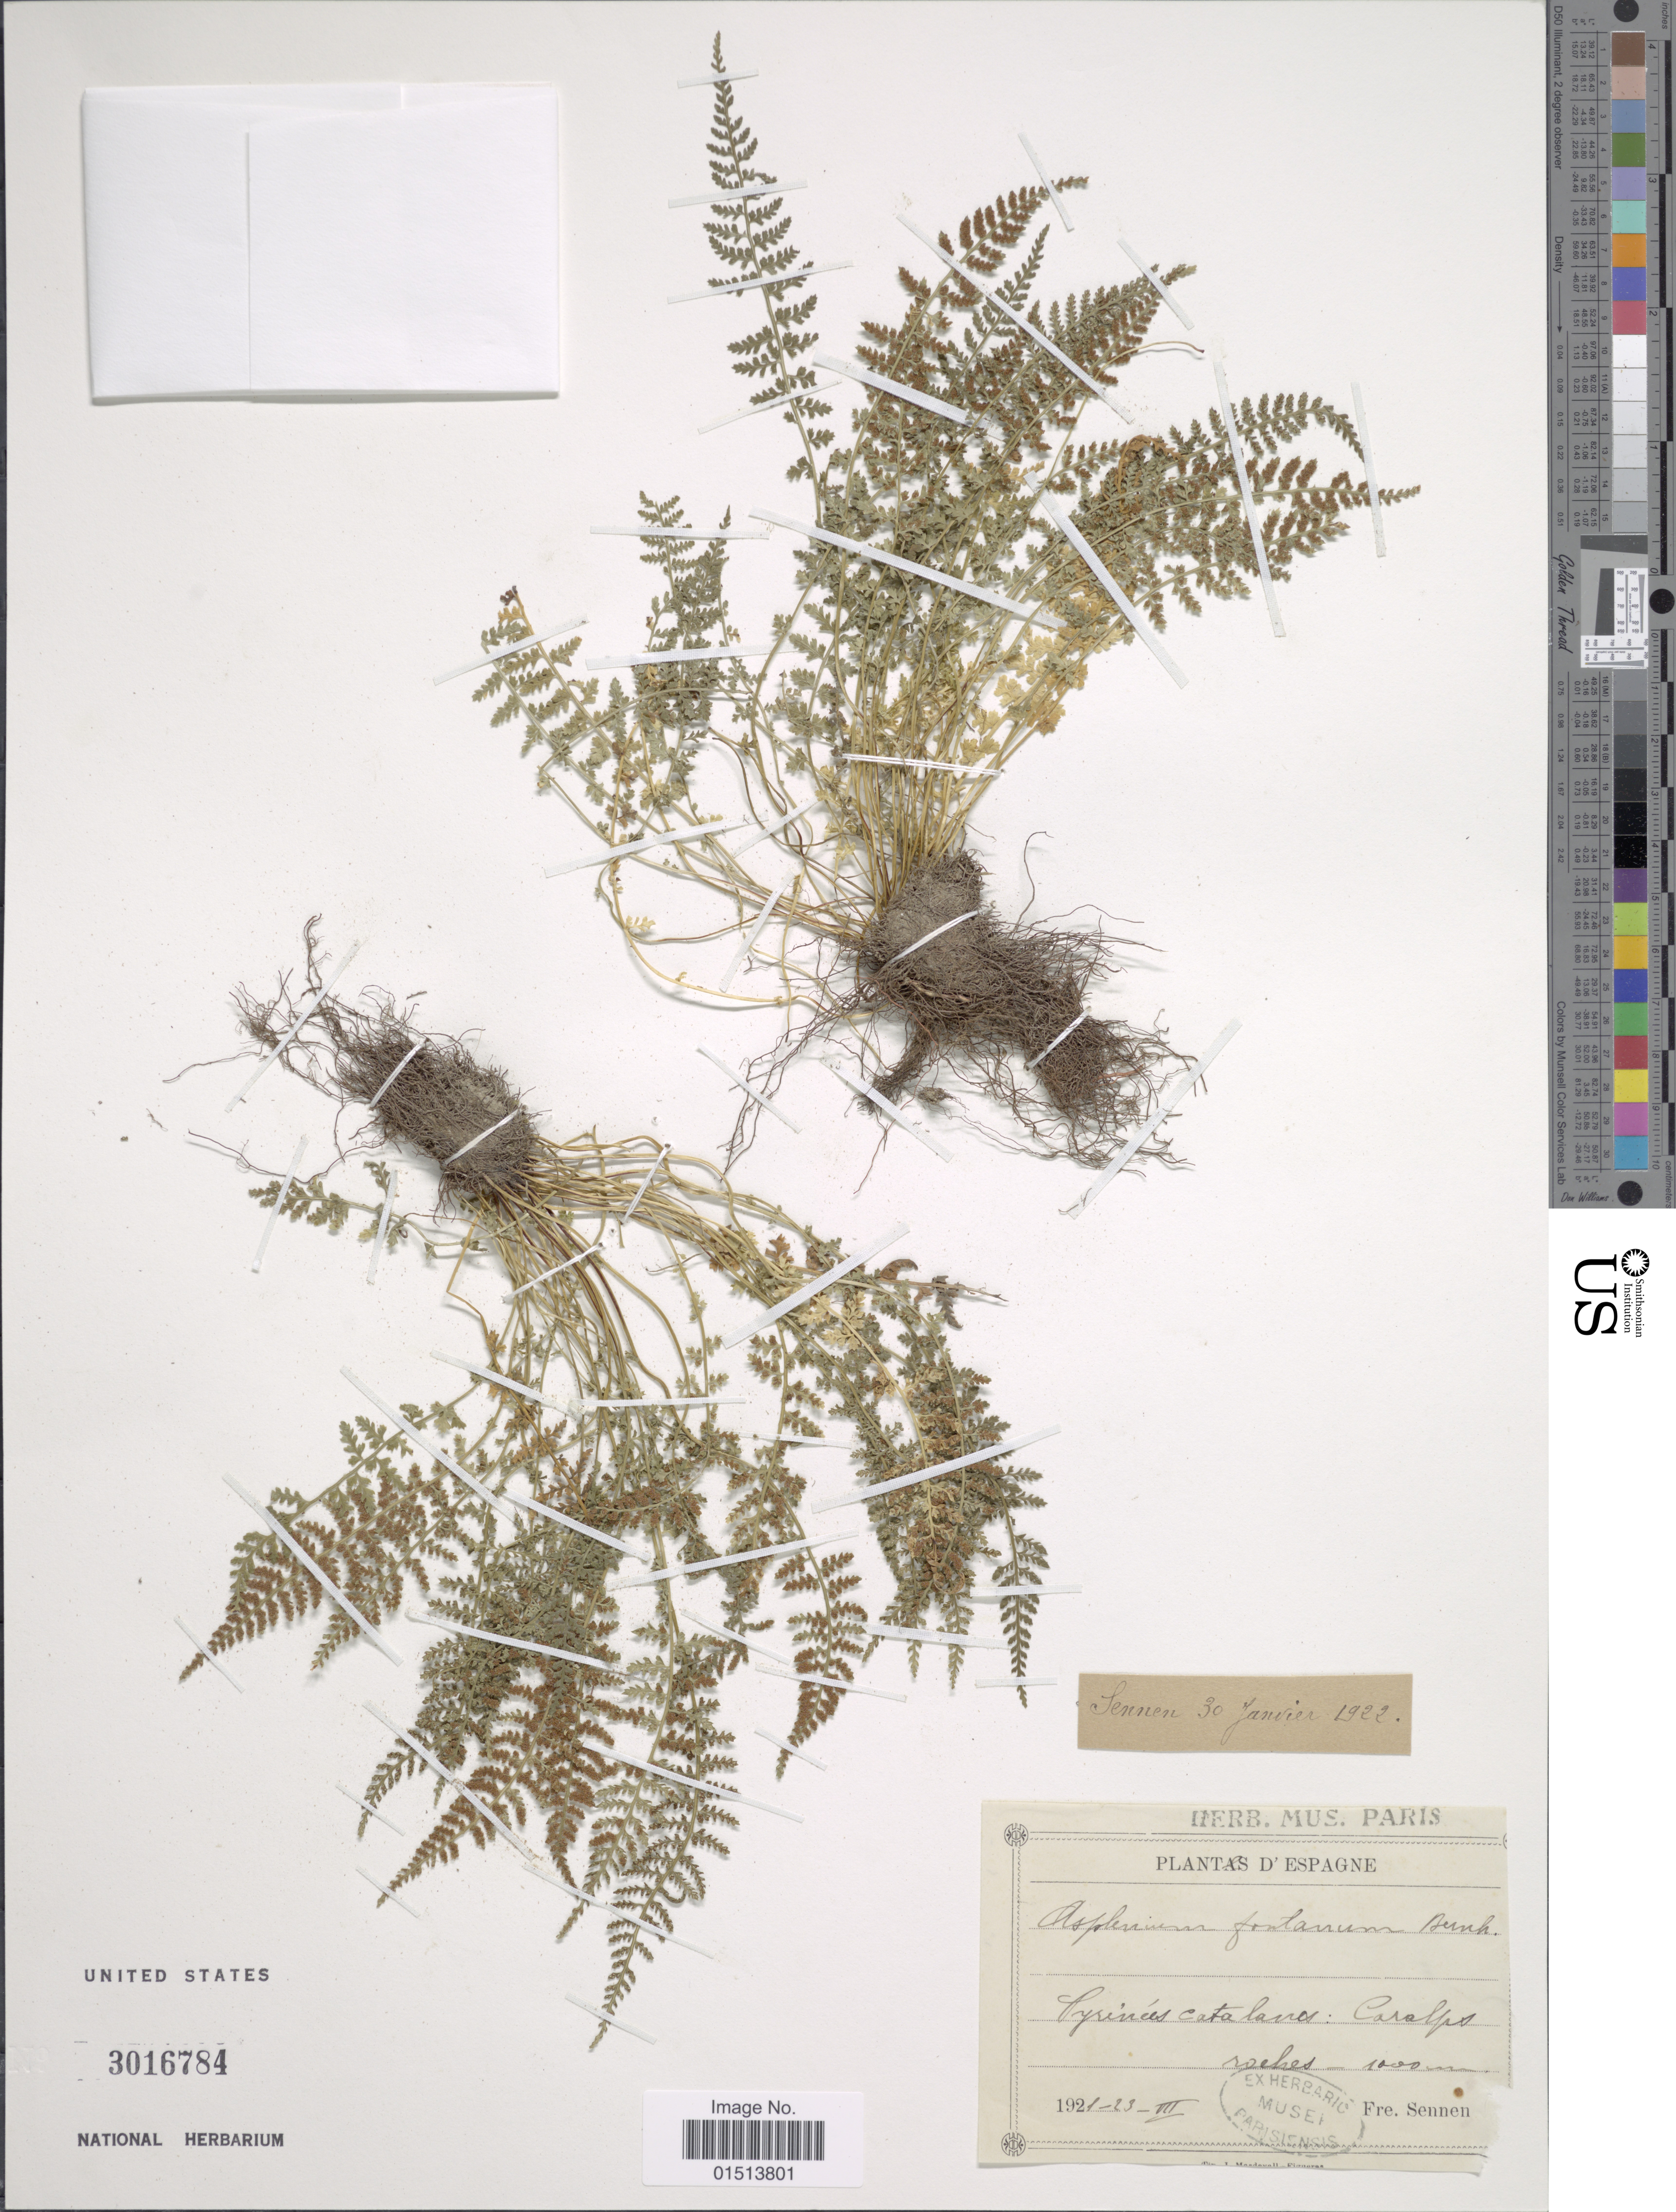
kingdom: Plantae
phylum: Tracheophyta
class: Polypodiopsida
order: Polypodiales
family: Aspleniaceae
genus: Asplenium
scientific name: Asplenium fontanum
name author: (L.) Bernh.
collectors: E. Sennen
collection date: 1921-07-23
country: Spain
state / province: Catalunya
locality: Pyrinees catalanes: Caralps rochers.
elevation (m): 1000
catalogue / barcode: US 3016784